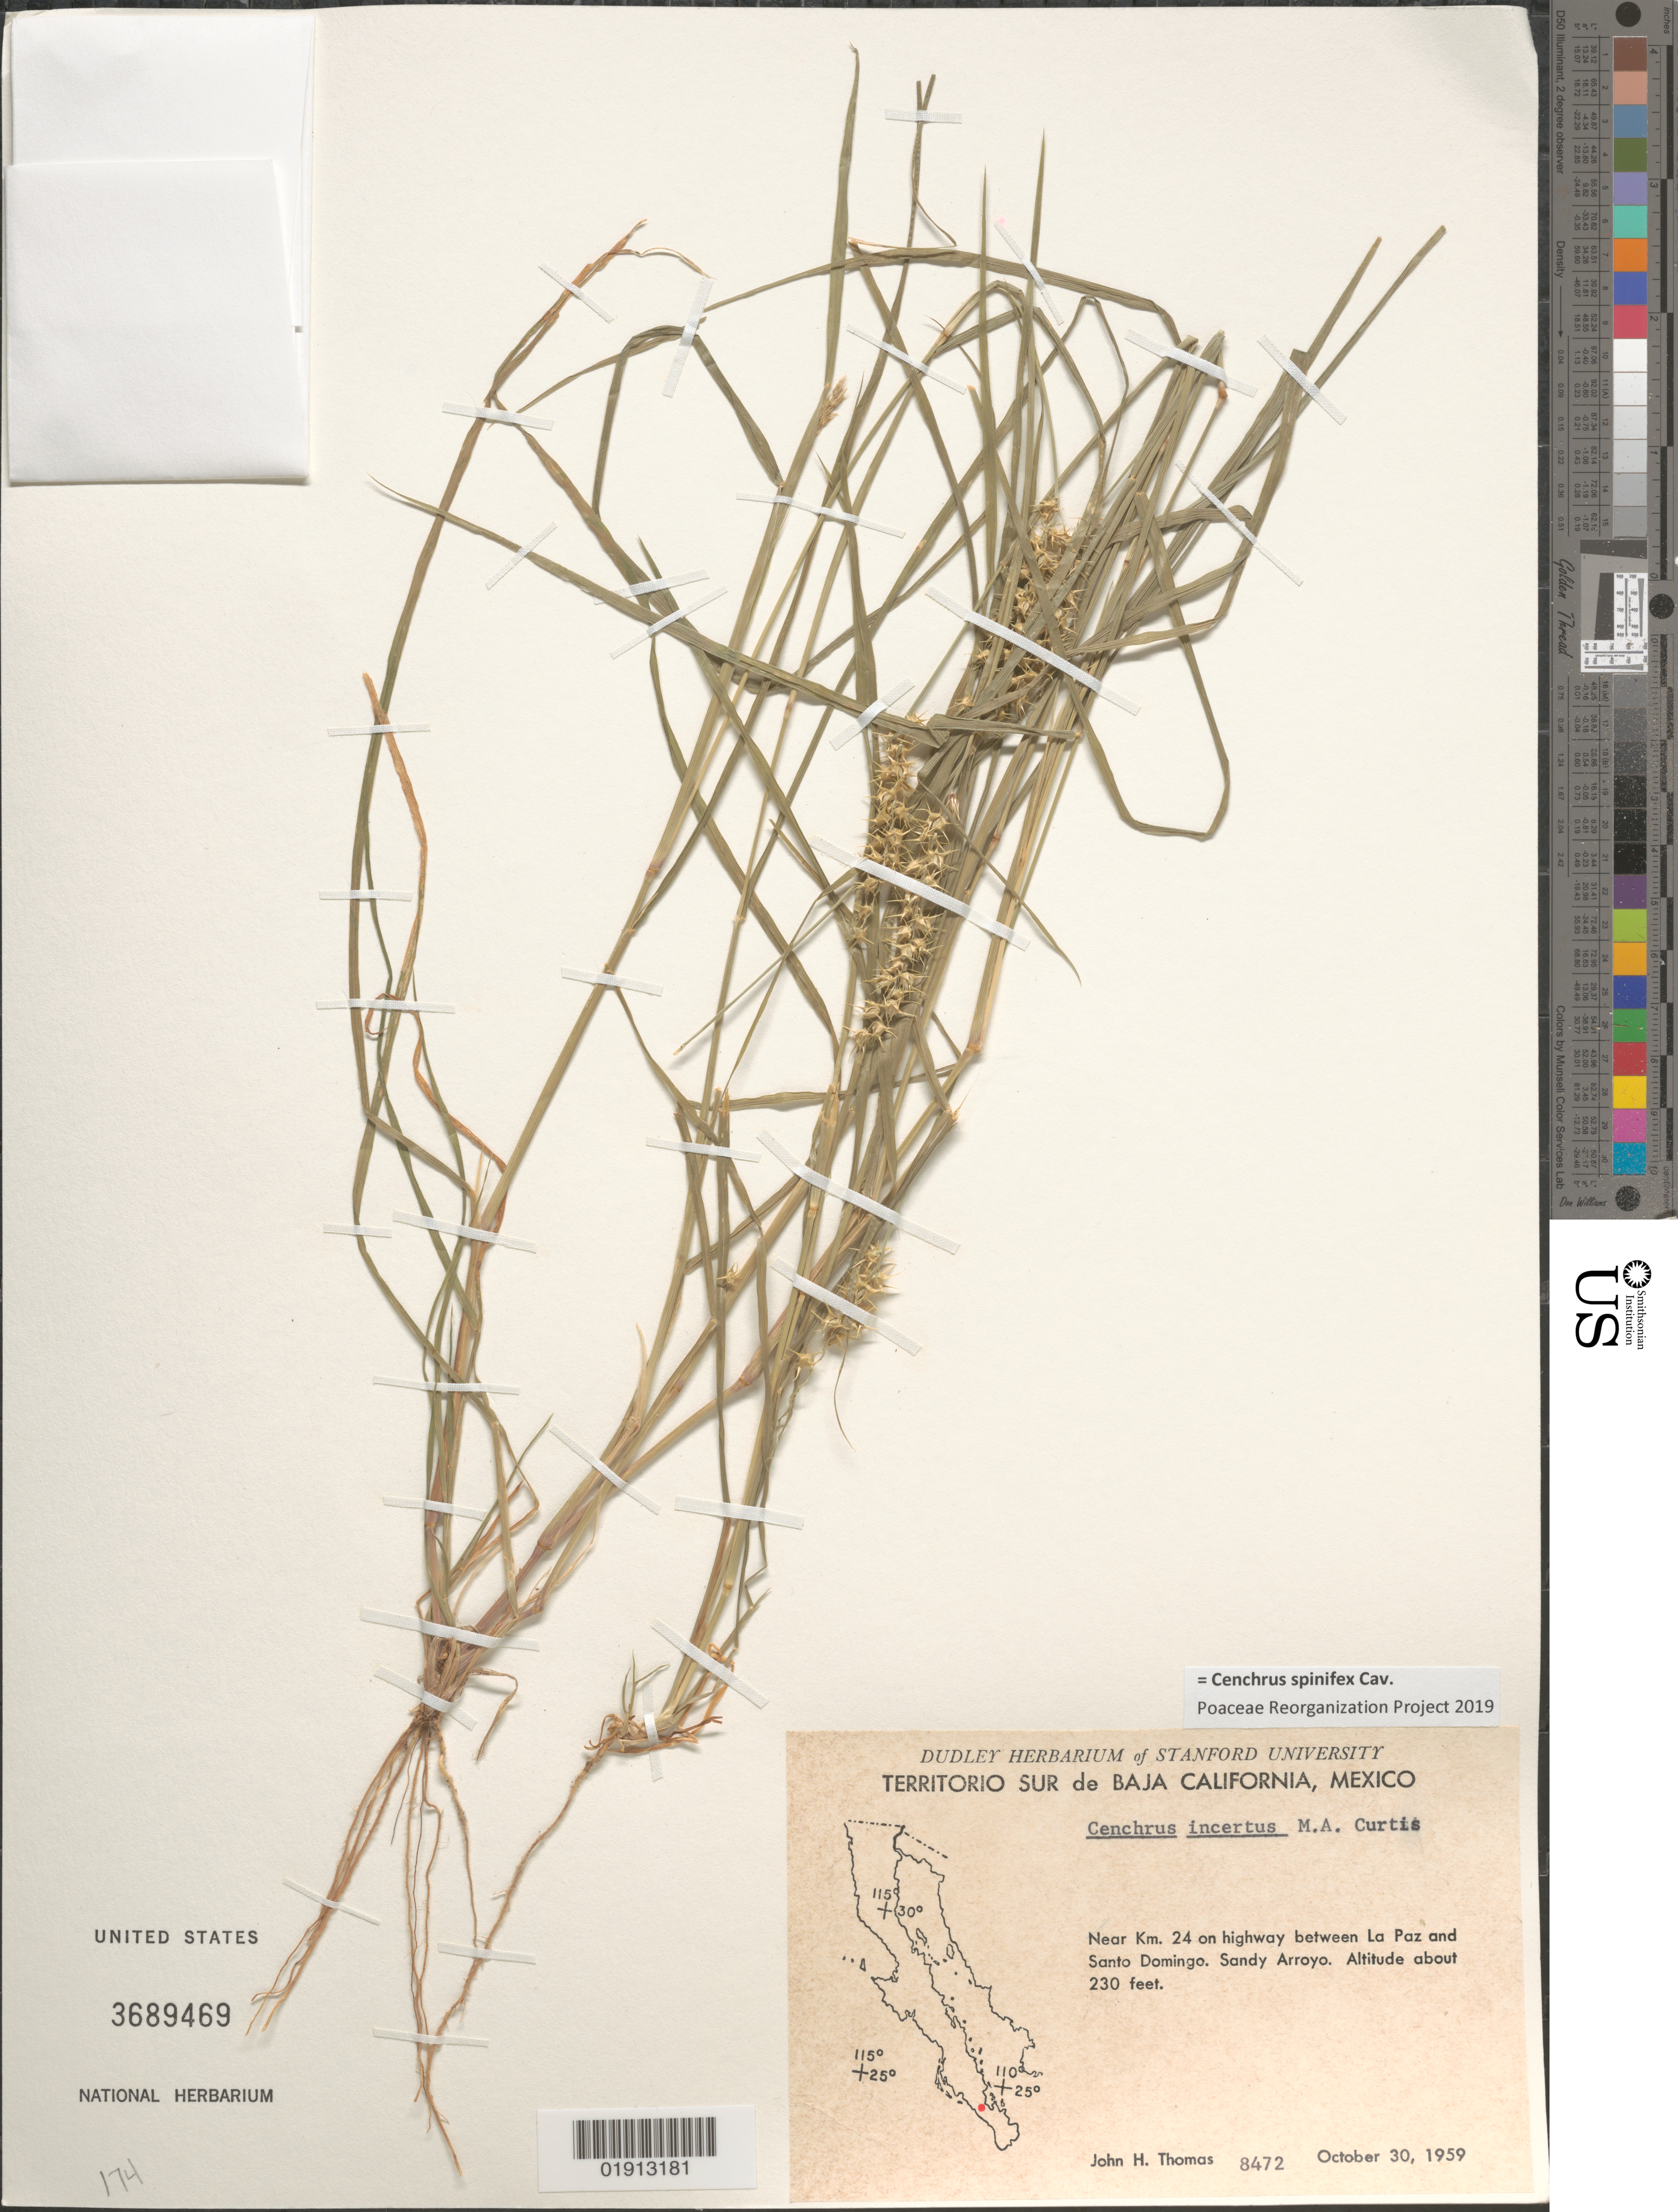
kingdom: Plantae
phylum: Tracheophyta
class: Liliopsida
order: Poales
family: Poaceae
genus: Cenchrus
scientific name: Cenchrus spinifex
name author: Cav.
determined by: Poaceae Reorganization Project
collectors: J. H. Thomas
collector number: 8472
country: Mexico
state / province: Baja California Sur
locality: Near Km 24 on highway between La Paz and Santo Domingo.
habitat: Sandy Arroyo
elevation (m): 70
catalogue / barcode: US 3689469